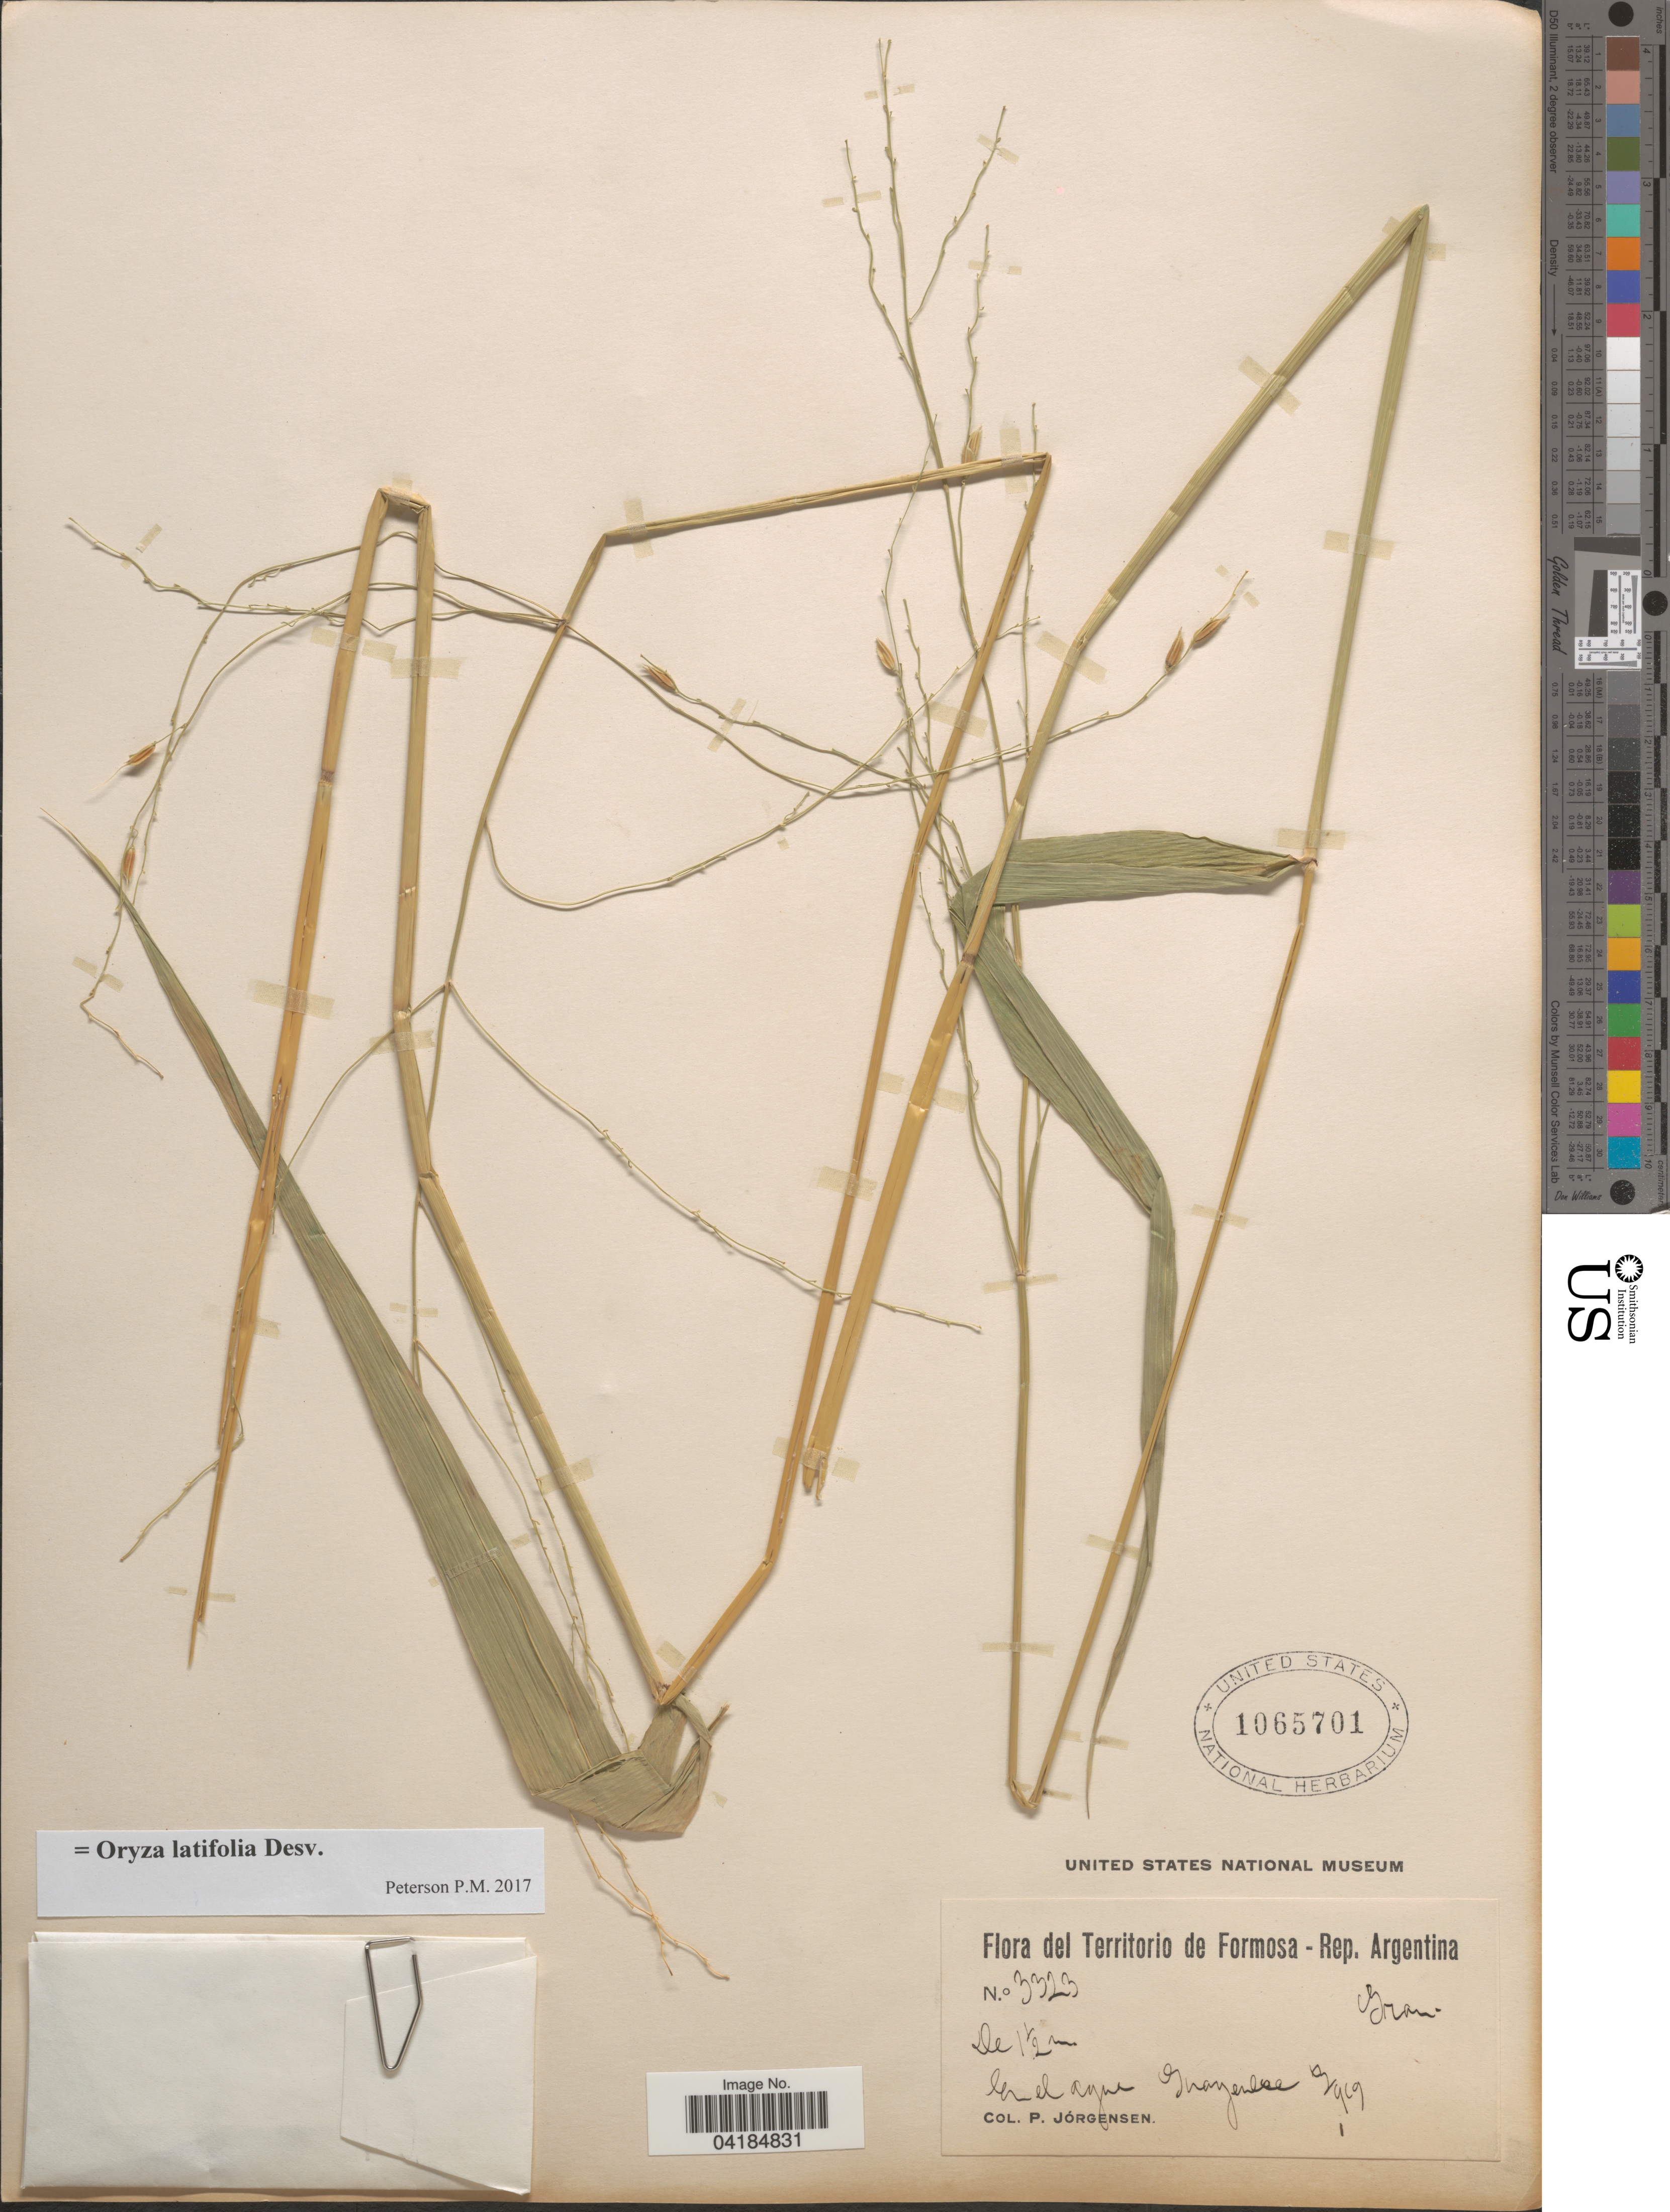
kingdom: Plantae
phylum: Tracheophyta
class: Liliopsida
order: Poales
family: Poaceae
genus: Oryza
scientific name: Oryza latifolia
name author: Desv.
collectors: P. Jörgensen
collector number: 3323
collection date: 1919-03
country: Argentina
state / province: Formosa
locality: Territorio de Formosa-Rep. Argentina. En el agua Guayenlse [interpreted].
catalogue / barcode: US 1065701